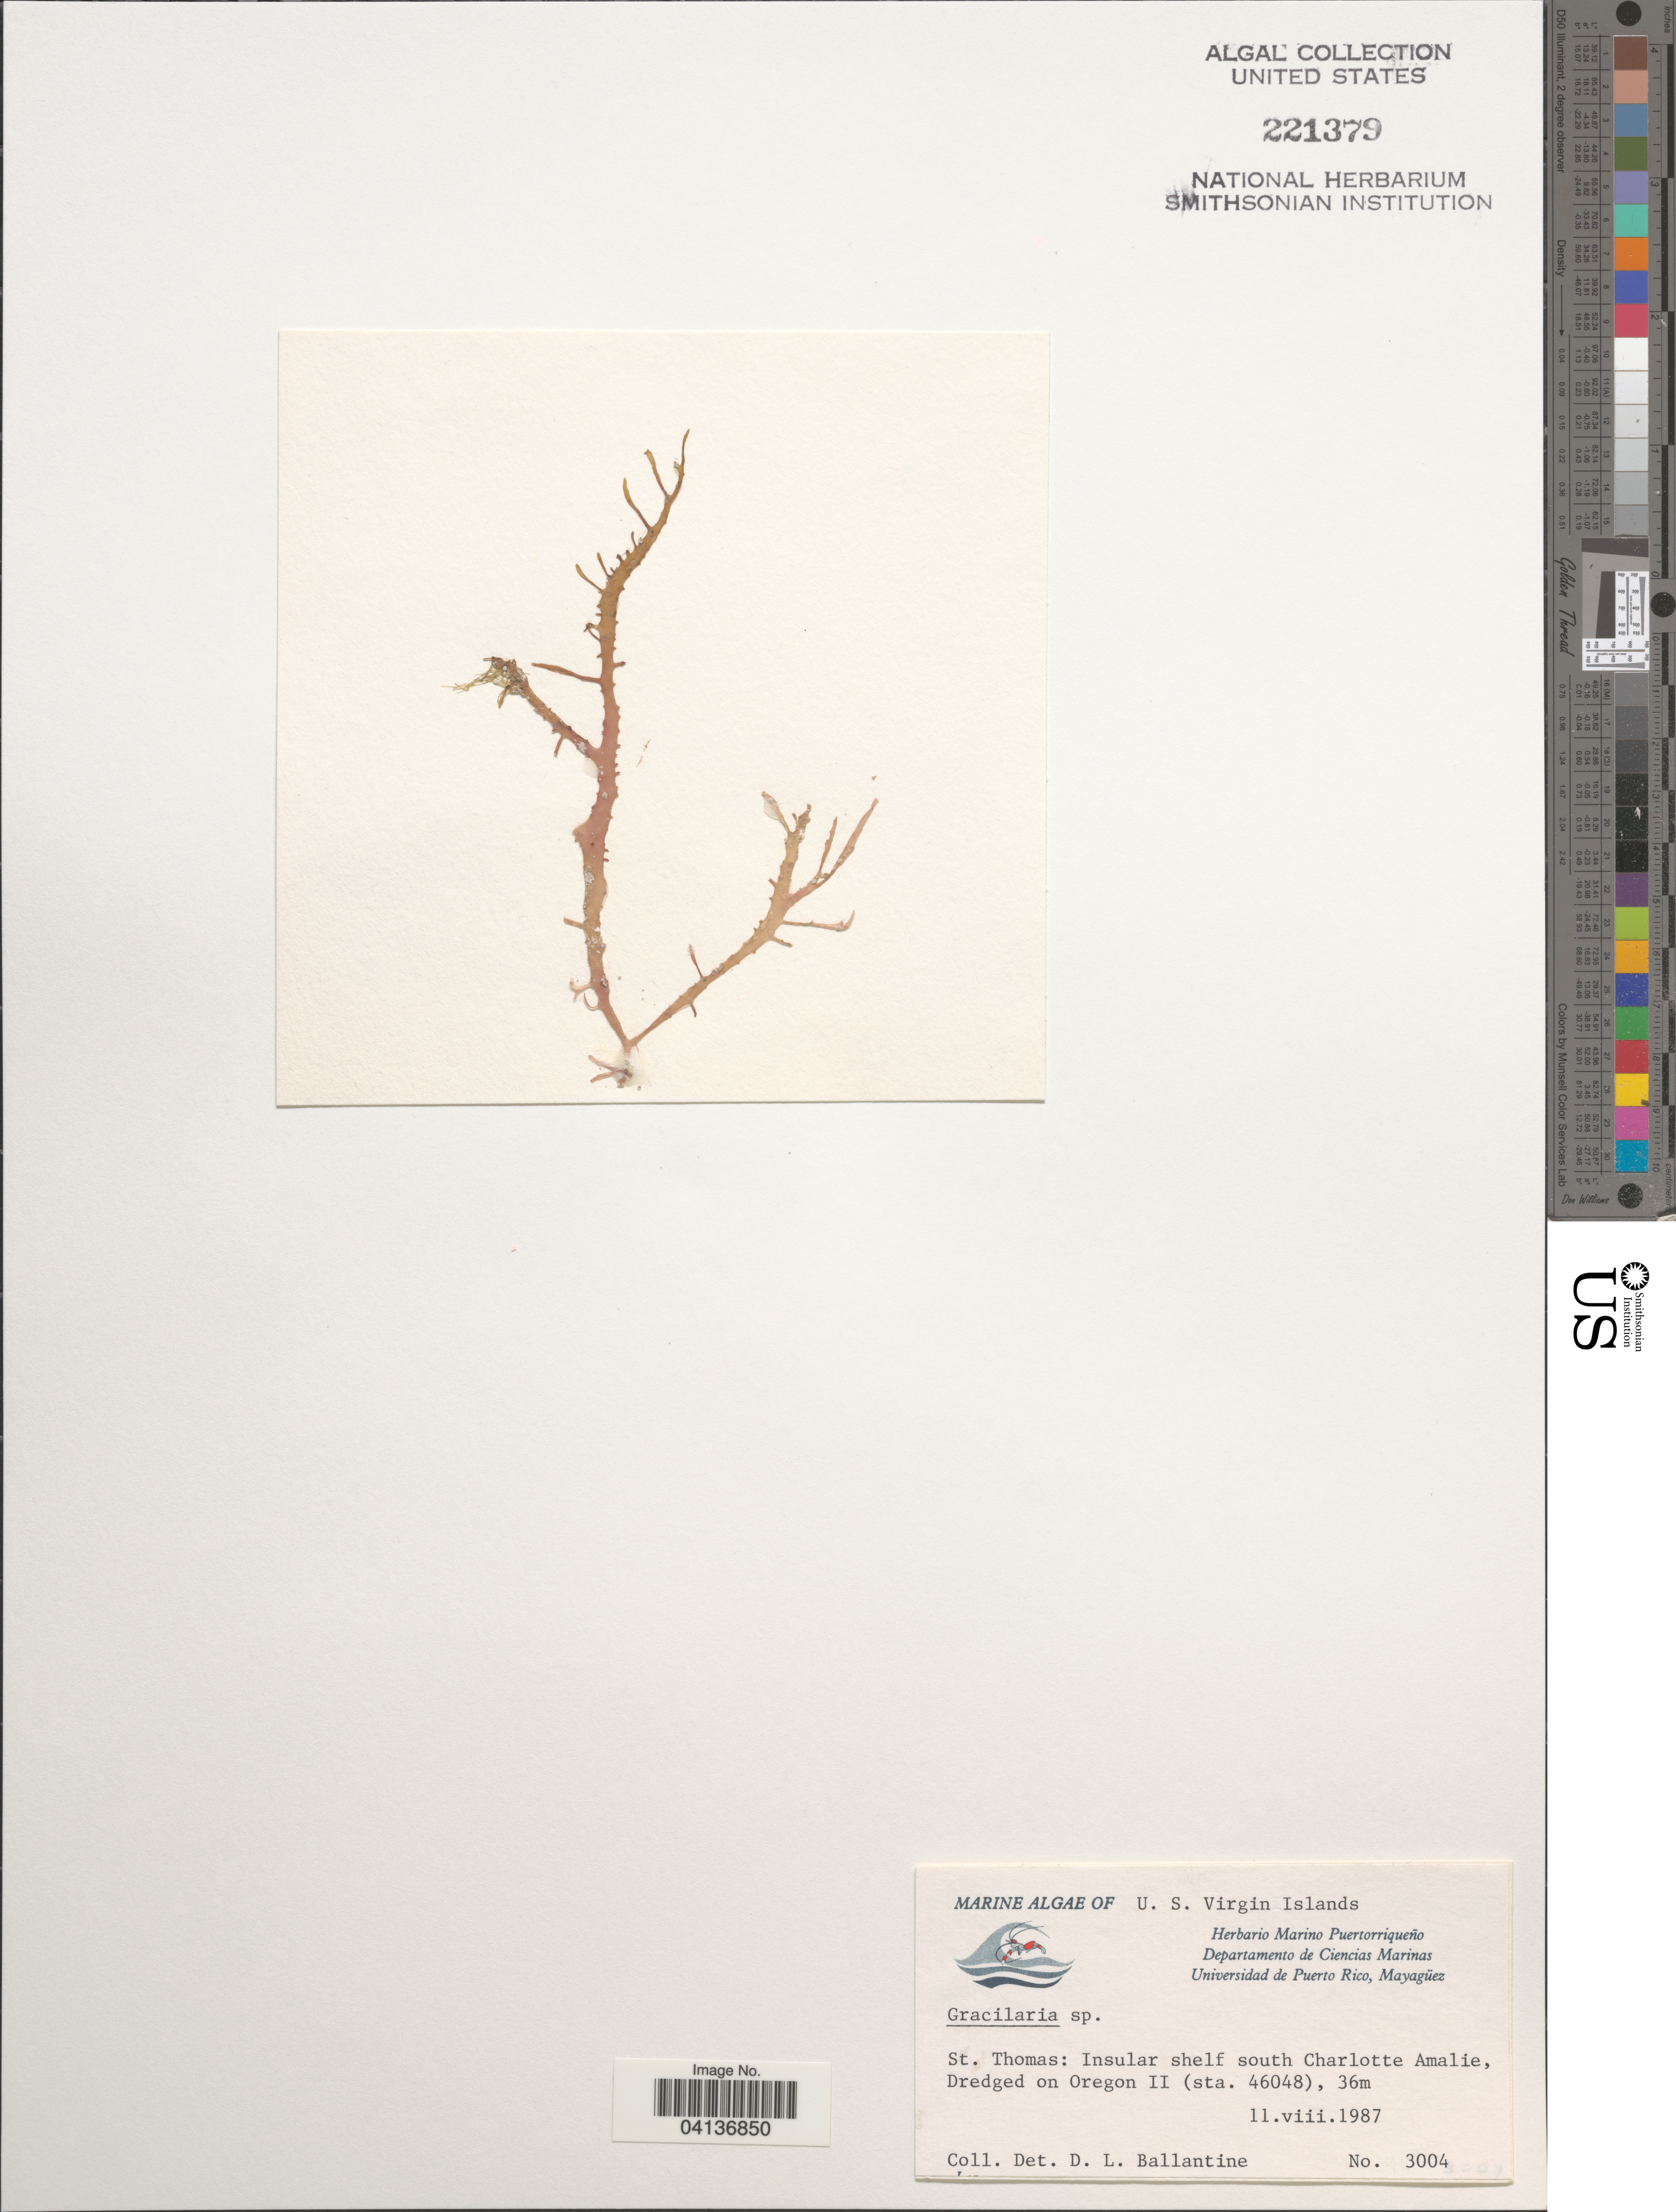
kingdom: Plantae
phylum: Rhodophyta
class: Florideophyceae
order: Gracilariales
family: Gracilariaceae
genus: Gracilaria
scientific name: Gracilaria sp.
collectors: D.L. Ballantine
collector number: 3004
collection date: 1987-08-11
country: U.S. Virgin Islands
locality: St. Thomas: Insular shelf south Charlotte Amalie, Dredged on Oregon II (sta. 46048).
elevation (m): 36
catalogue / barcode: US 221379